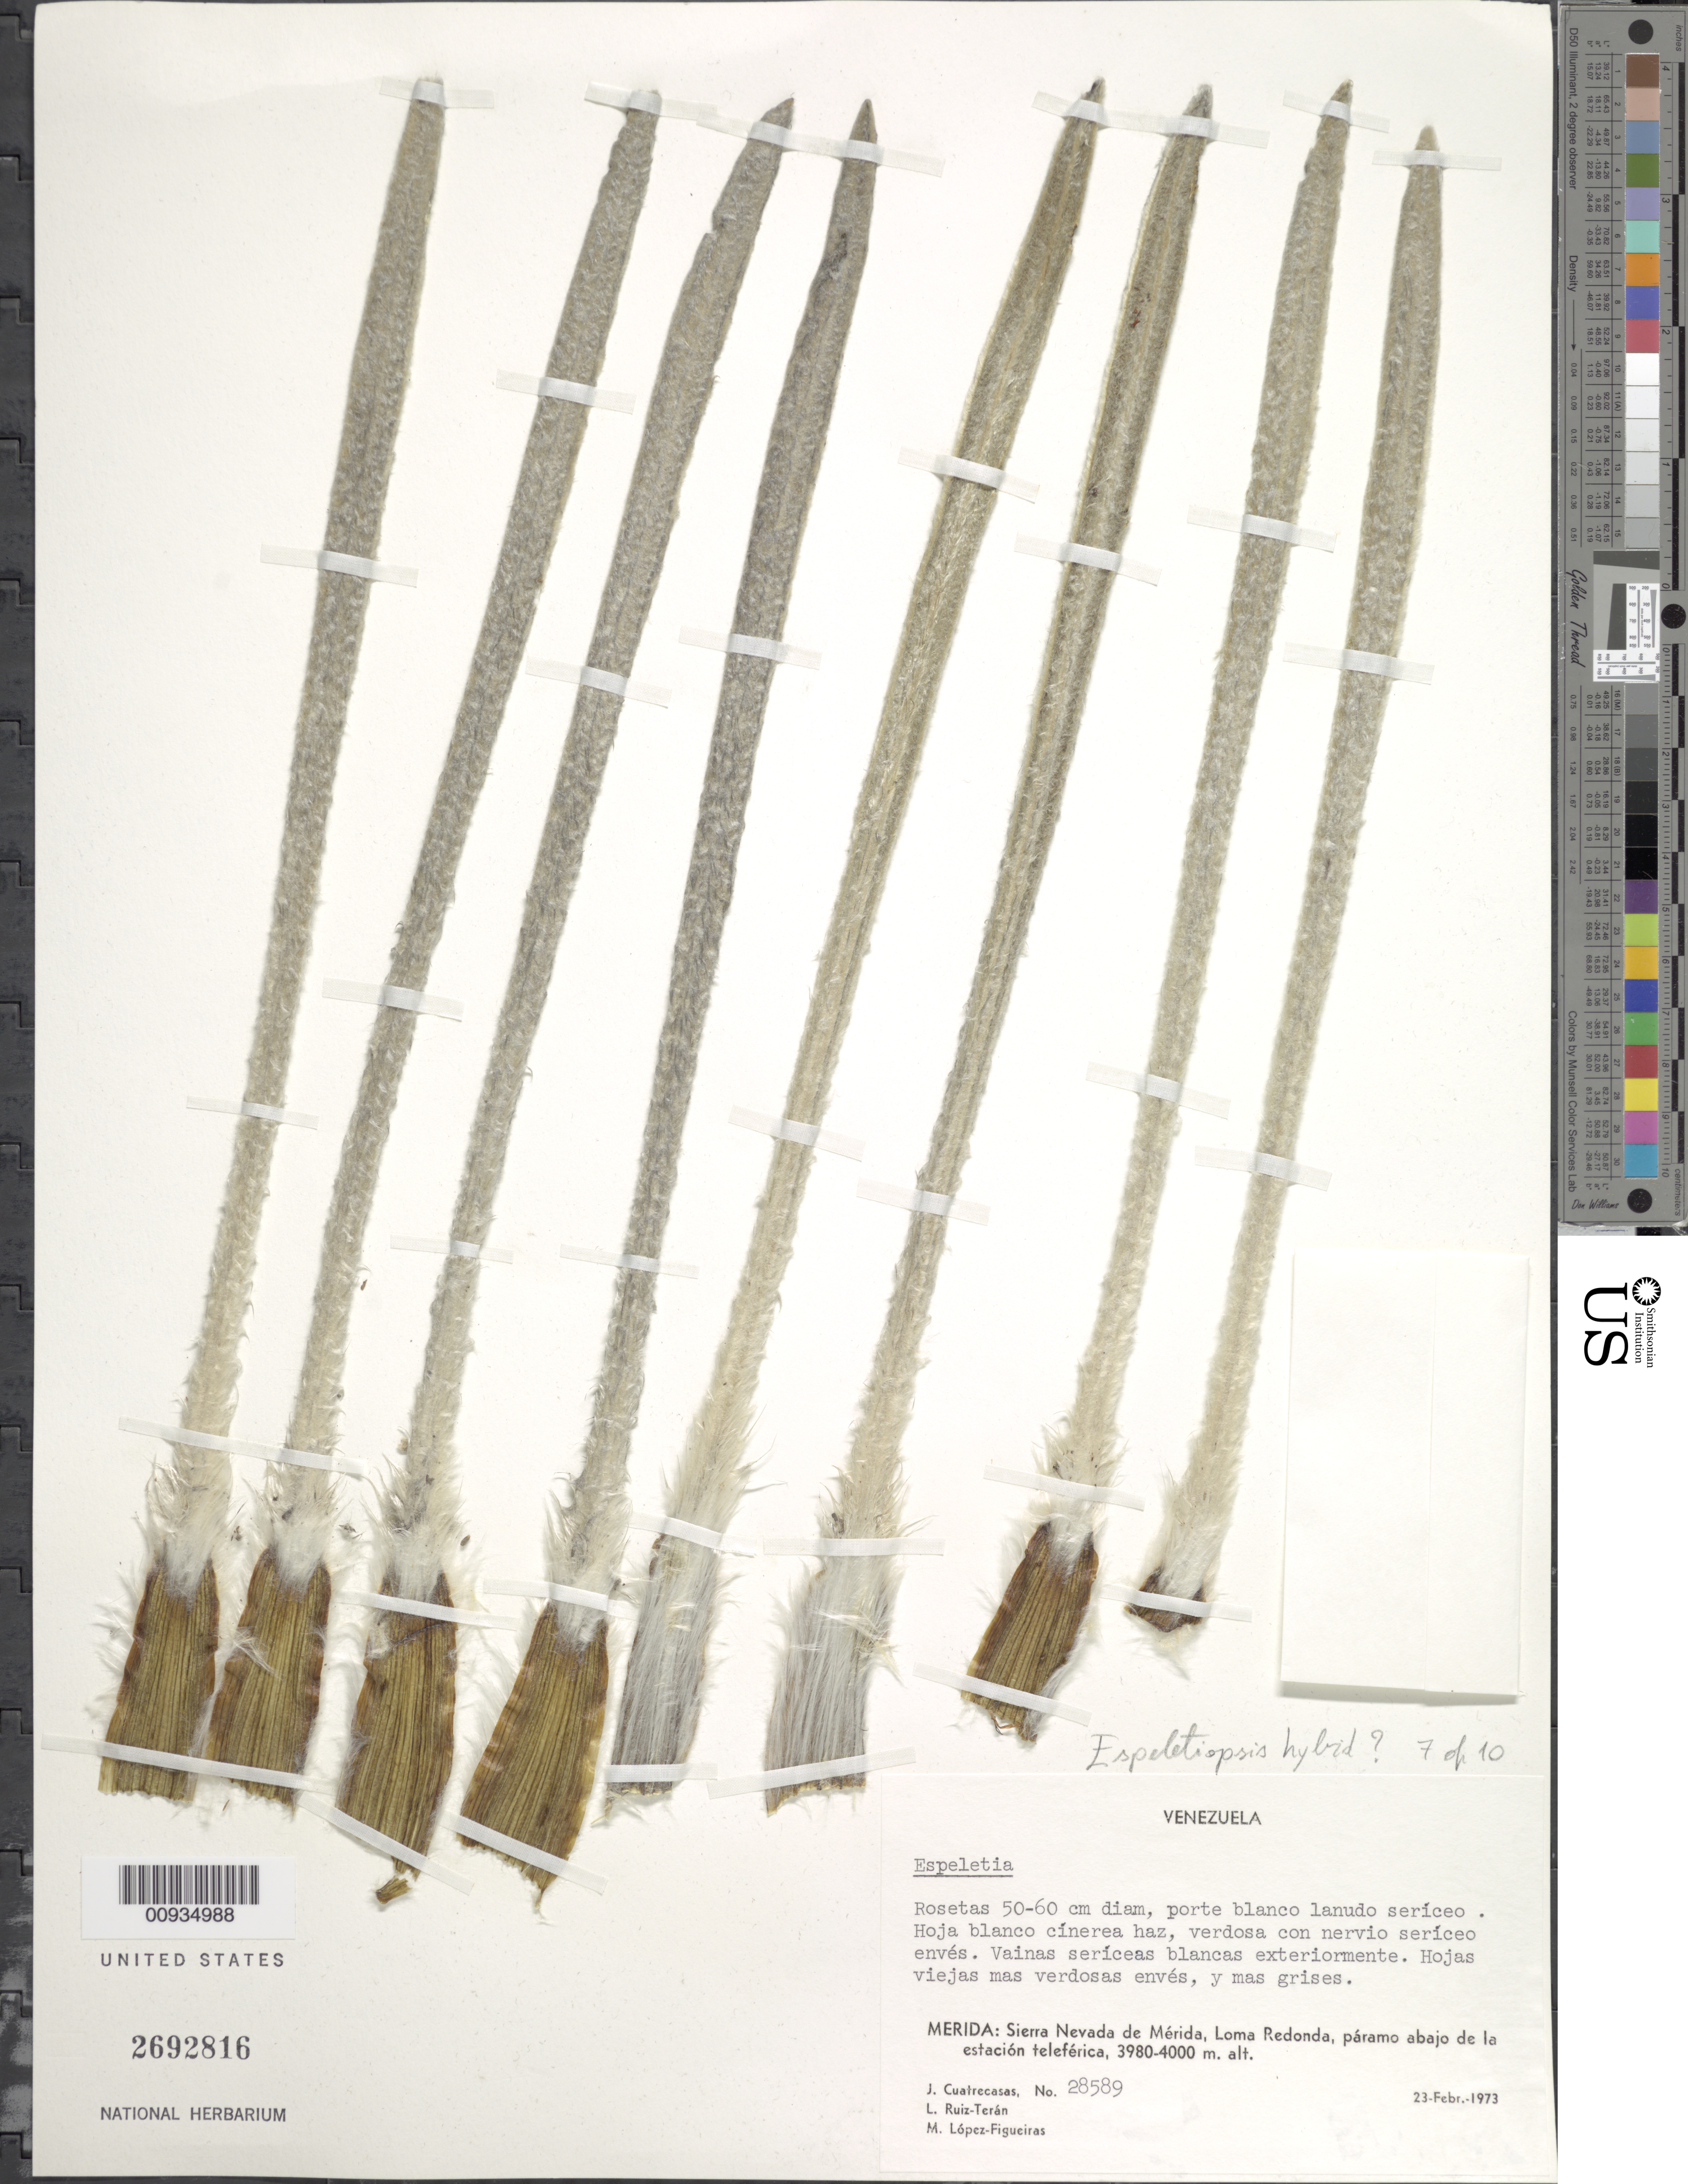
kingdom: Plantae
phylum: Tracheophyta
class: Magnoliopsida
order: Asterales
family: Asteraceae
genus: Espeletiopsis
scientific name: Espeletiopsis sp.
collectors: J. Cuatrecasas, L. E. Ruíz-Terán & M. López Figueiras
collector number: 28589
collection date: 1973-02-23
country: Venezuela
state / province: Mérida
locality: Sierra Nevada de Merida, Loma Redonda, paramo abajo de la estacion teleferica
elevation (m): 3980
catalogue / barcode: US 2692816